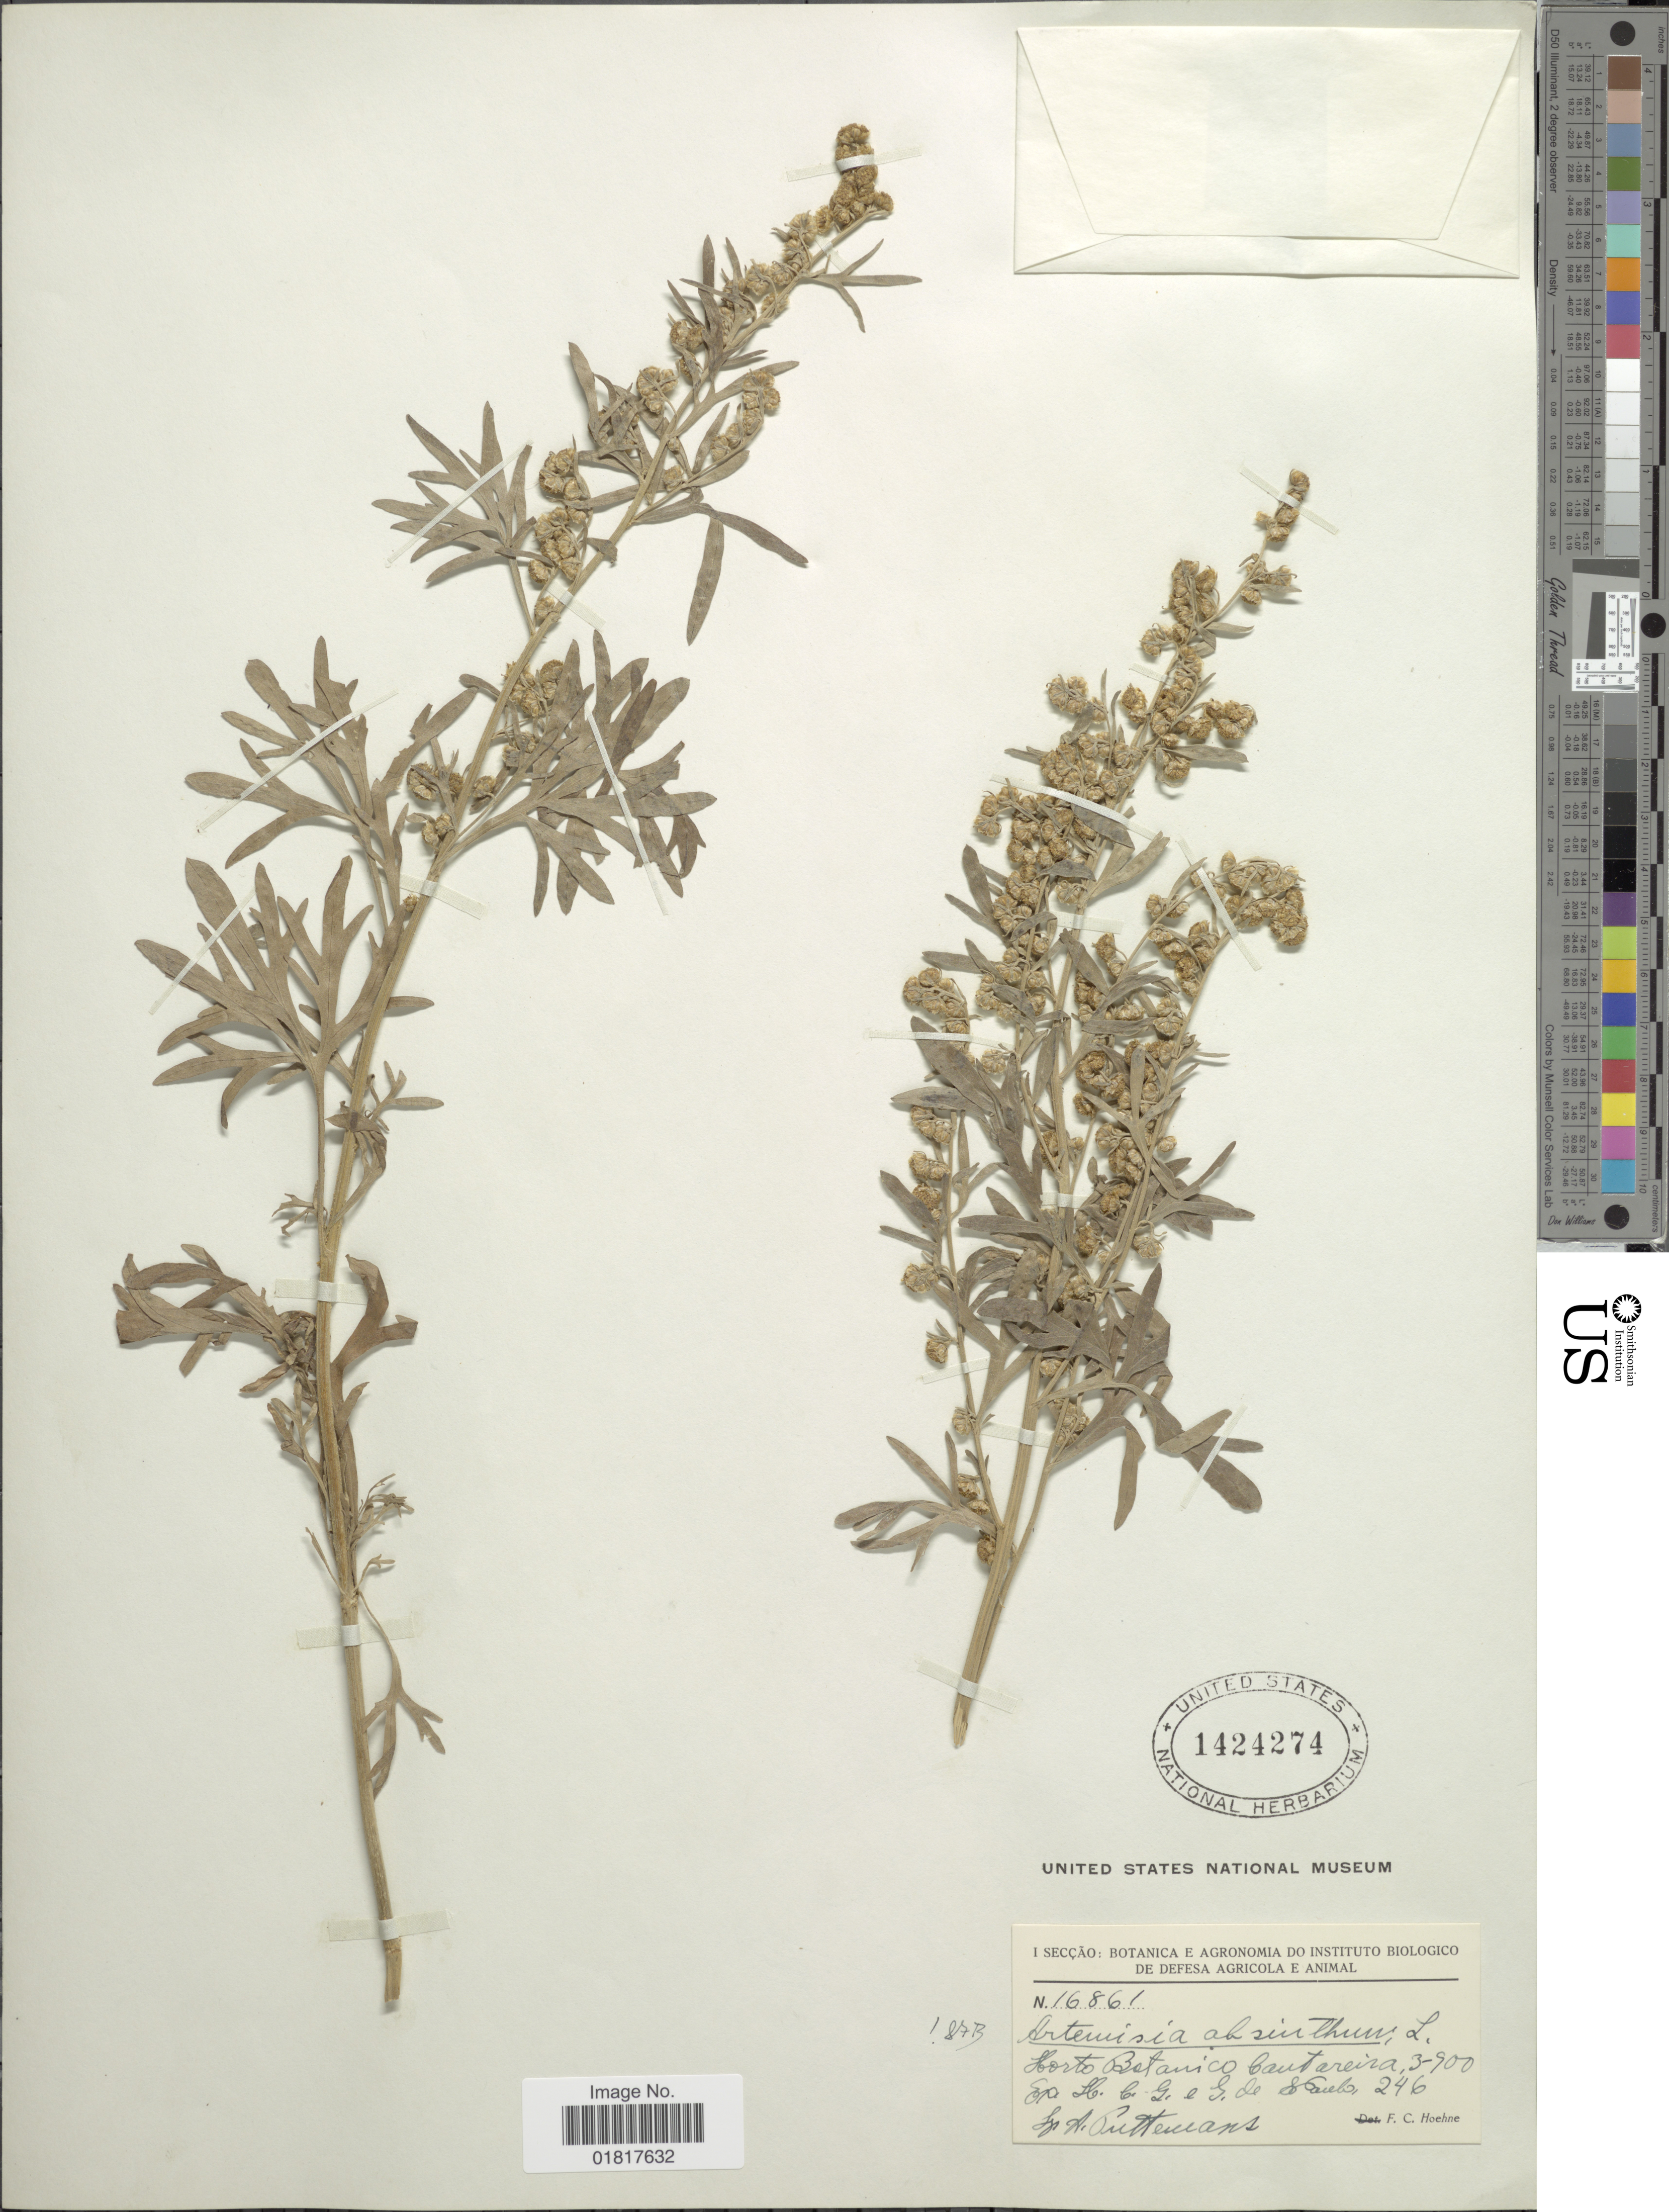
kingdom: Plantae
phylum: Tracheophyta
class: Magnoliopsida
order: Asterales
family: Asteraceae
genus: Artemisia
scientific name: Artemisia absinthium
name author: L.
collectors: A. Puttemanns & F. C. Hoehne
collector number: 16861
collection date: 1900-03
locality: Horto Botanico Cantareira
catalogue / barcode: US 1424274